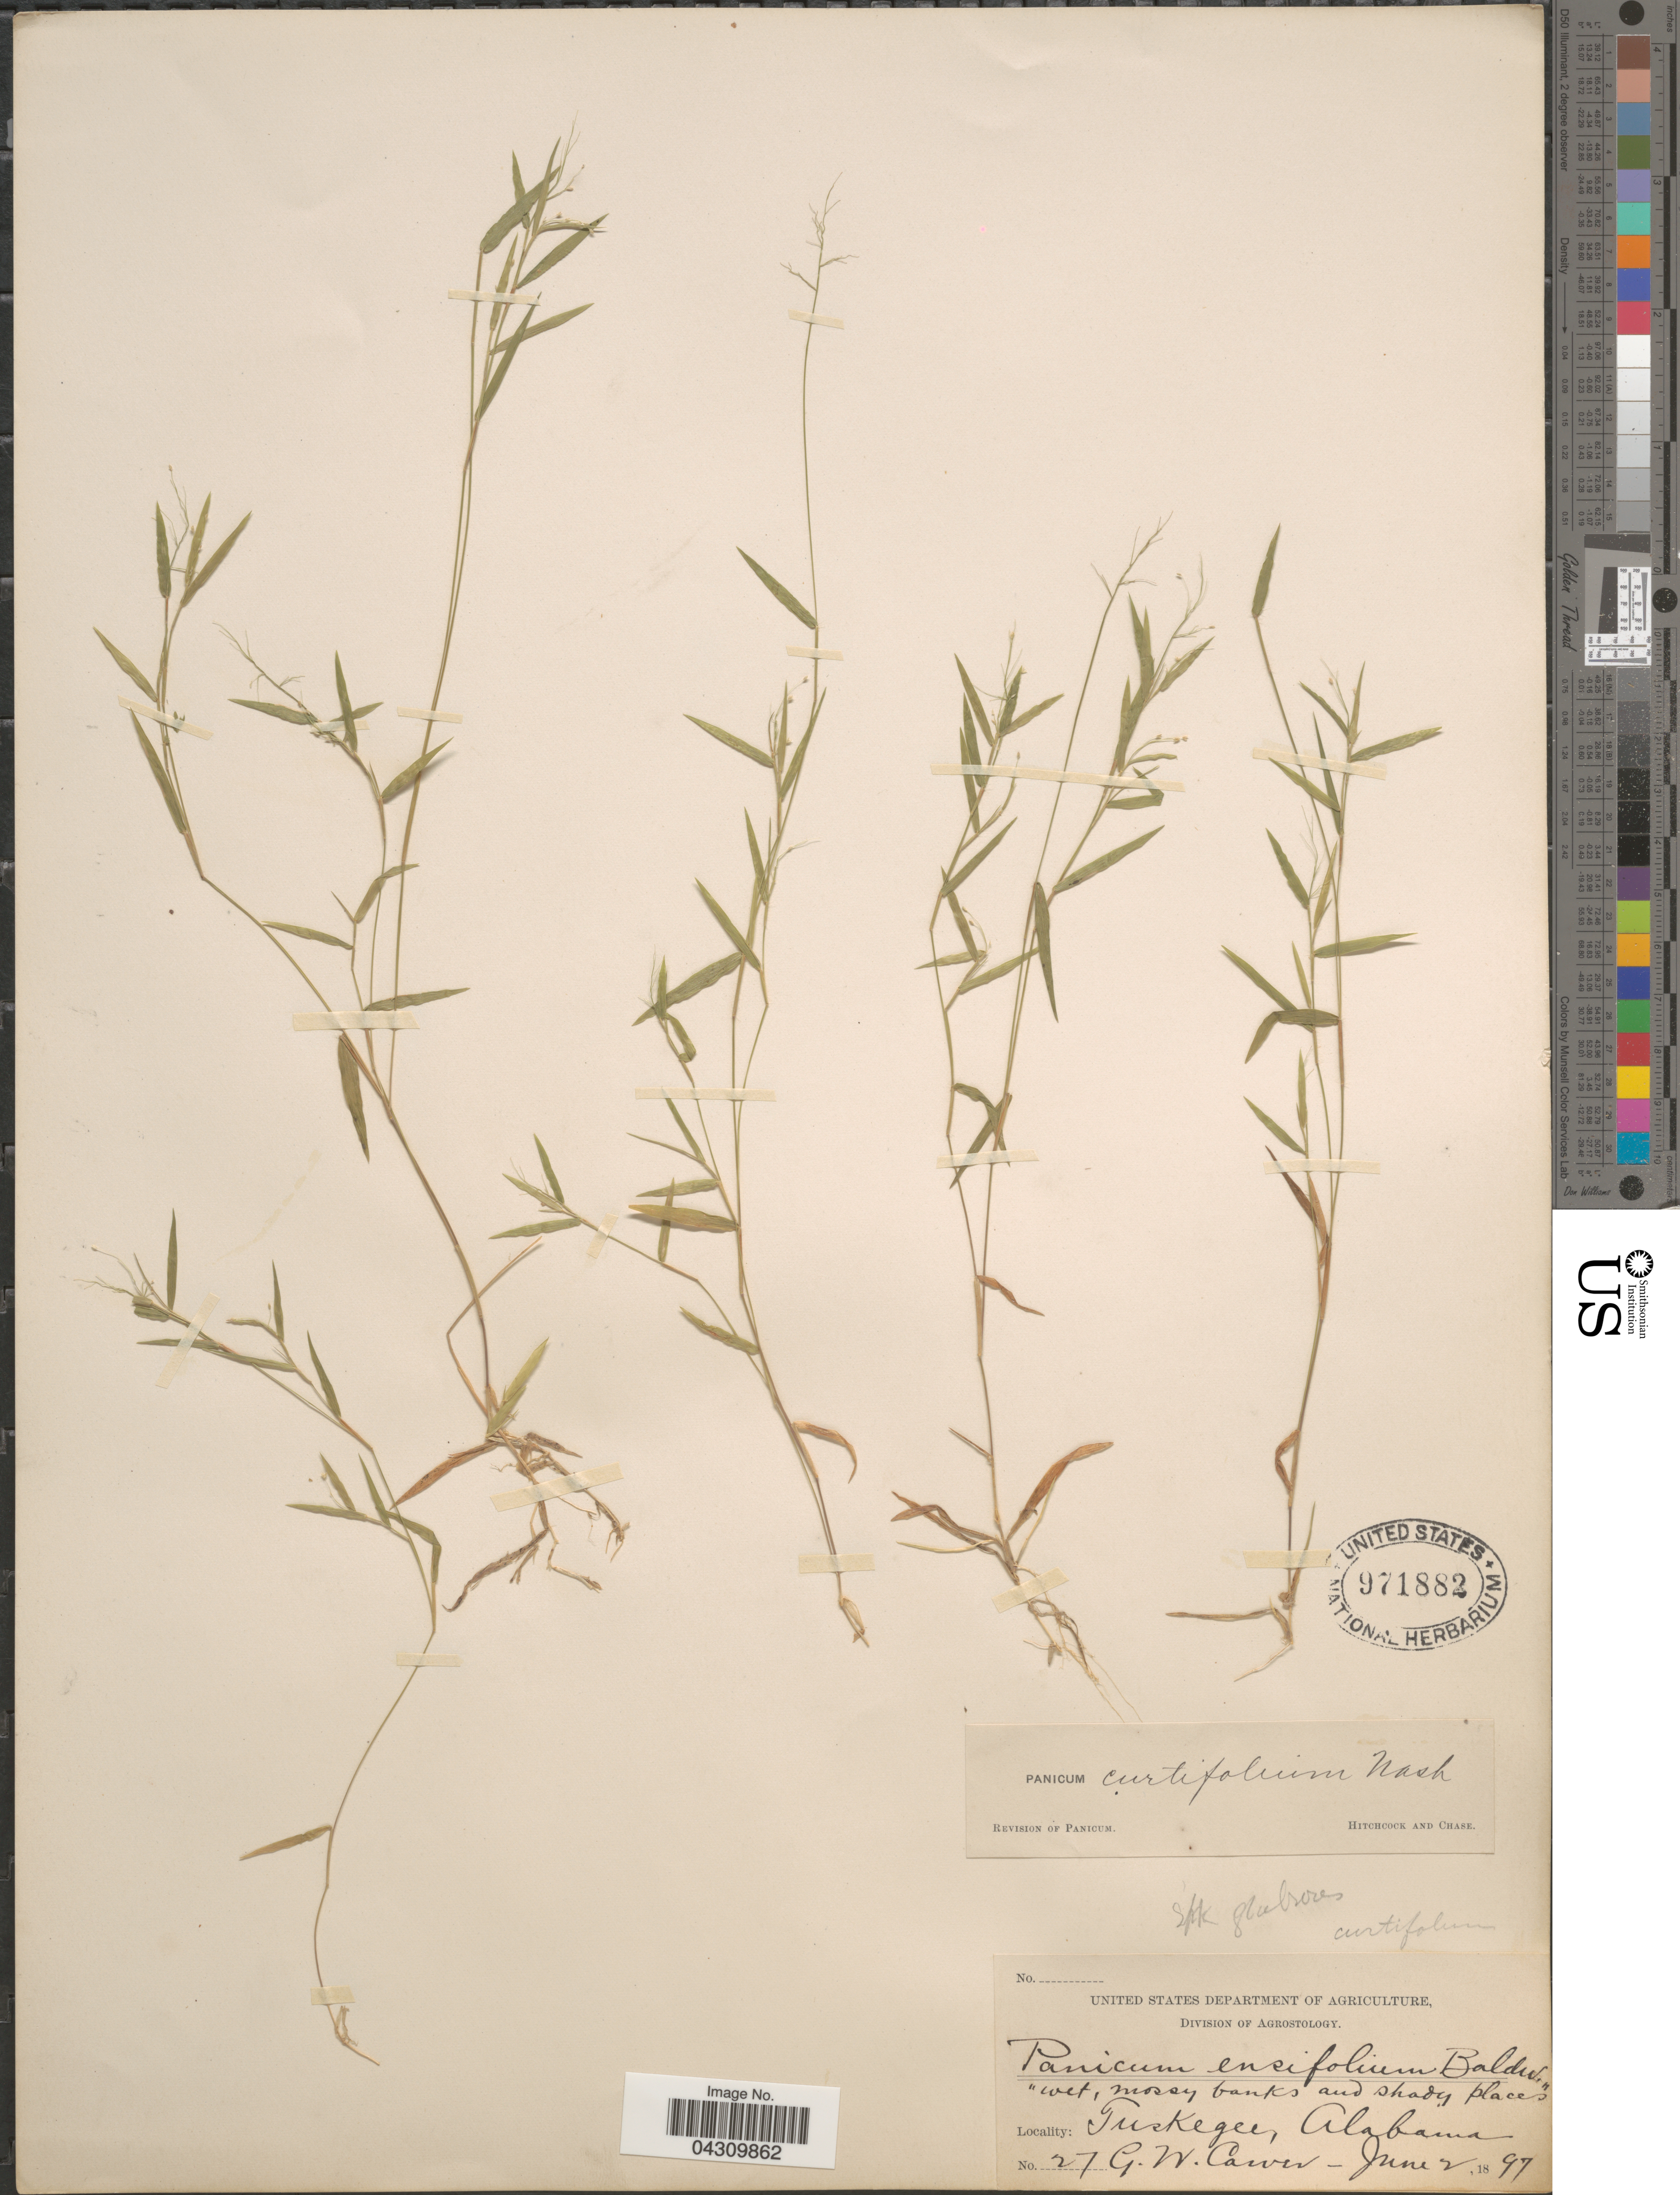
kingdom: Plantae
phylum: Tracheophyta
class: Liliopsida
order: Poales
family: Poaceae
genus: Dichanthelium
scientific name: Dichanthelium acuminatum var. acuminatum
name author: (Sw.) Gould & C.A. Clark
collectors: G. Carver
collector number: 27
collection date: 1897-06-02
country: United States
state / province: Alabama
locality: Tuskegee.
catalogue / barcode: US 971882